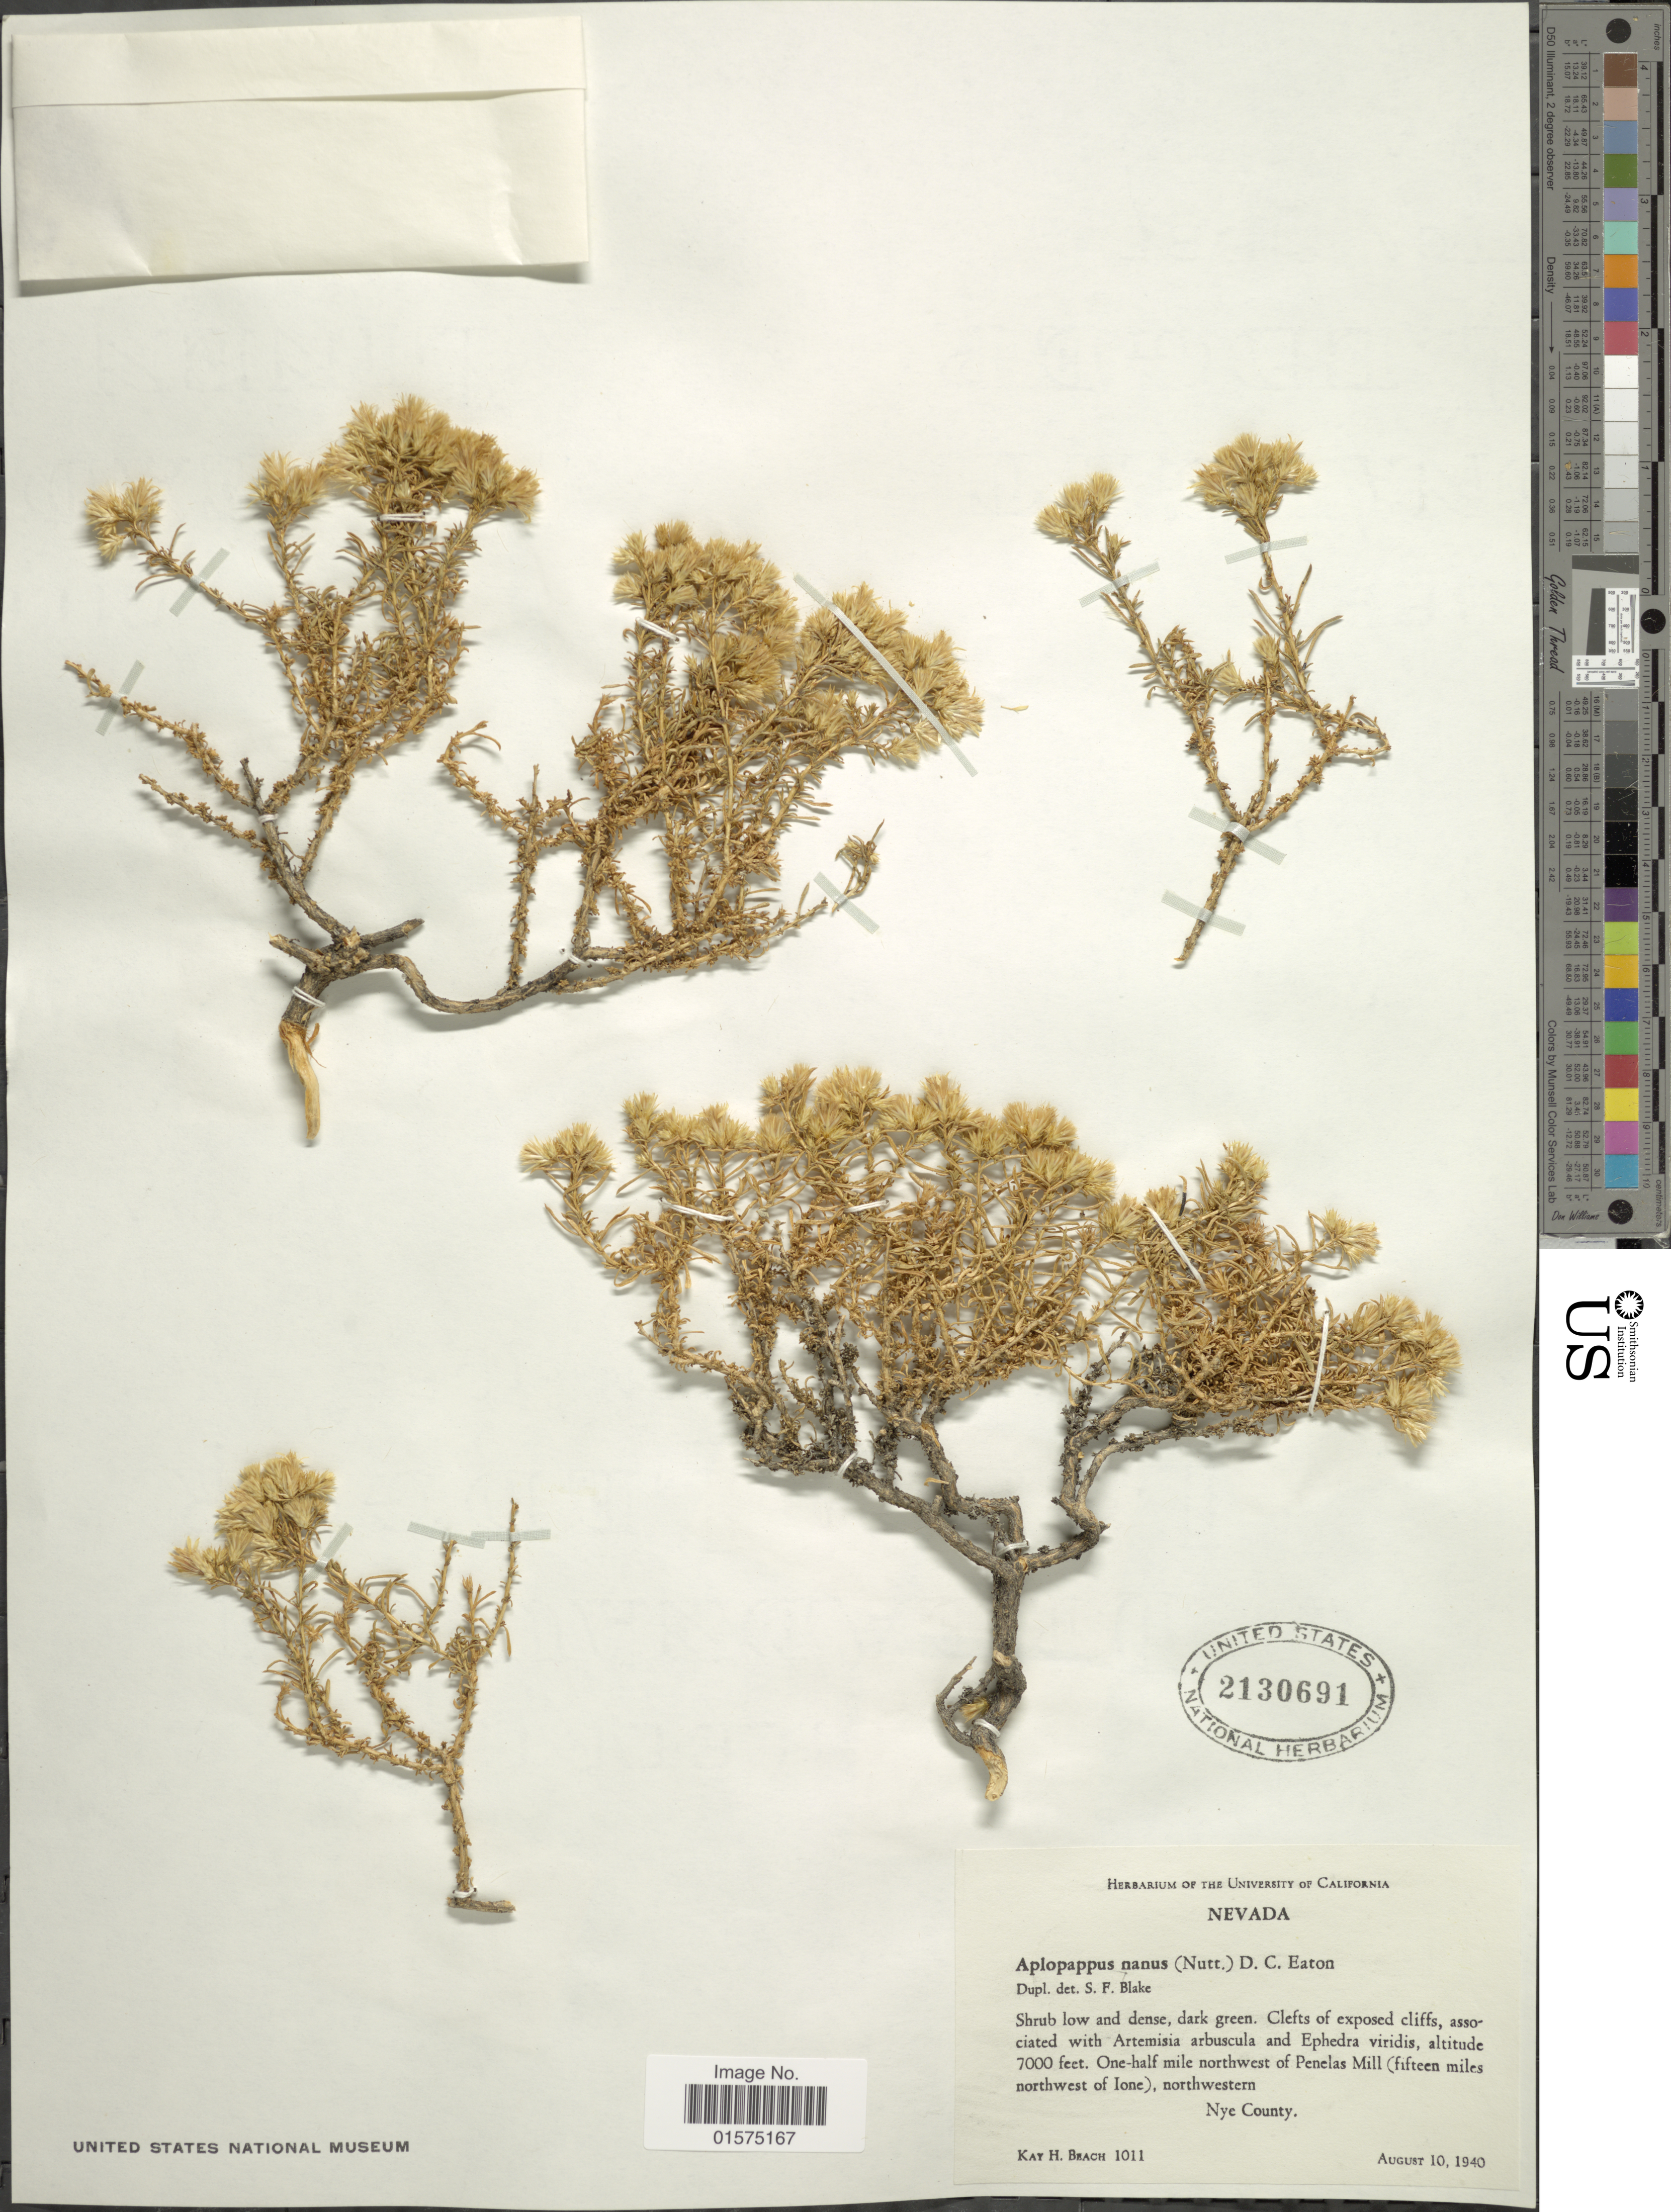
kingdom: Plantae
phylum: Tracheophyta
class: Magnoliopsida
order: Asterales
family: Asteraceae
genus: Ericameria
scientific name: Ericameria nana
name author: Nutt.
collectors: K. H. Beach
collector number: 1011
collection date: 1940-08-10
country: United States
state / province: Nevada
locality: One-half mile northwest of Penelas Mill (fifteen miles northwest of Ione), northwestern Nye County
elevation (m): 2134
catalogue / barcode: US 2130691